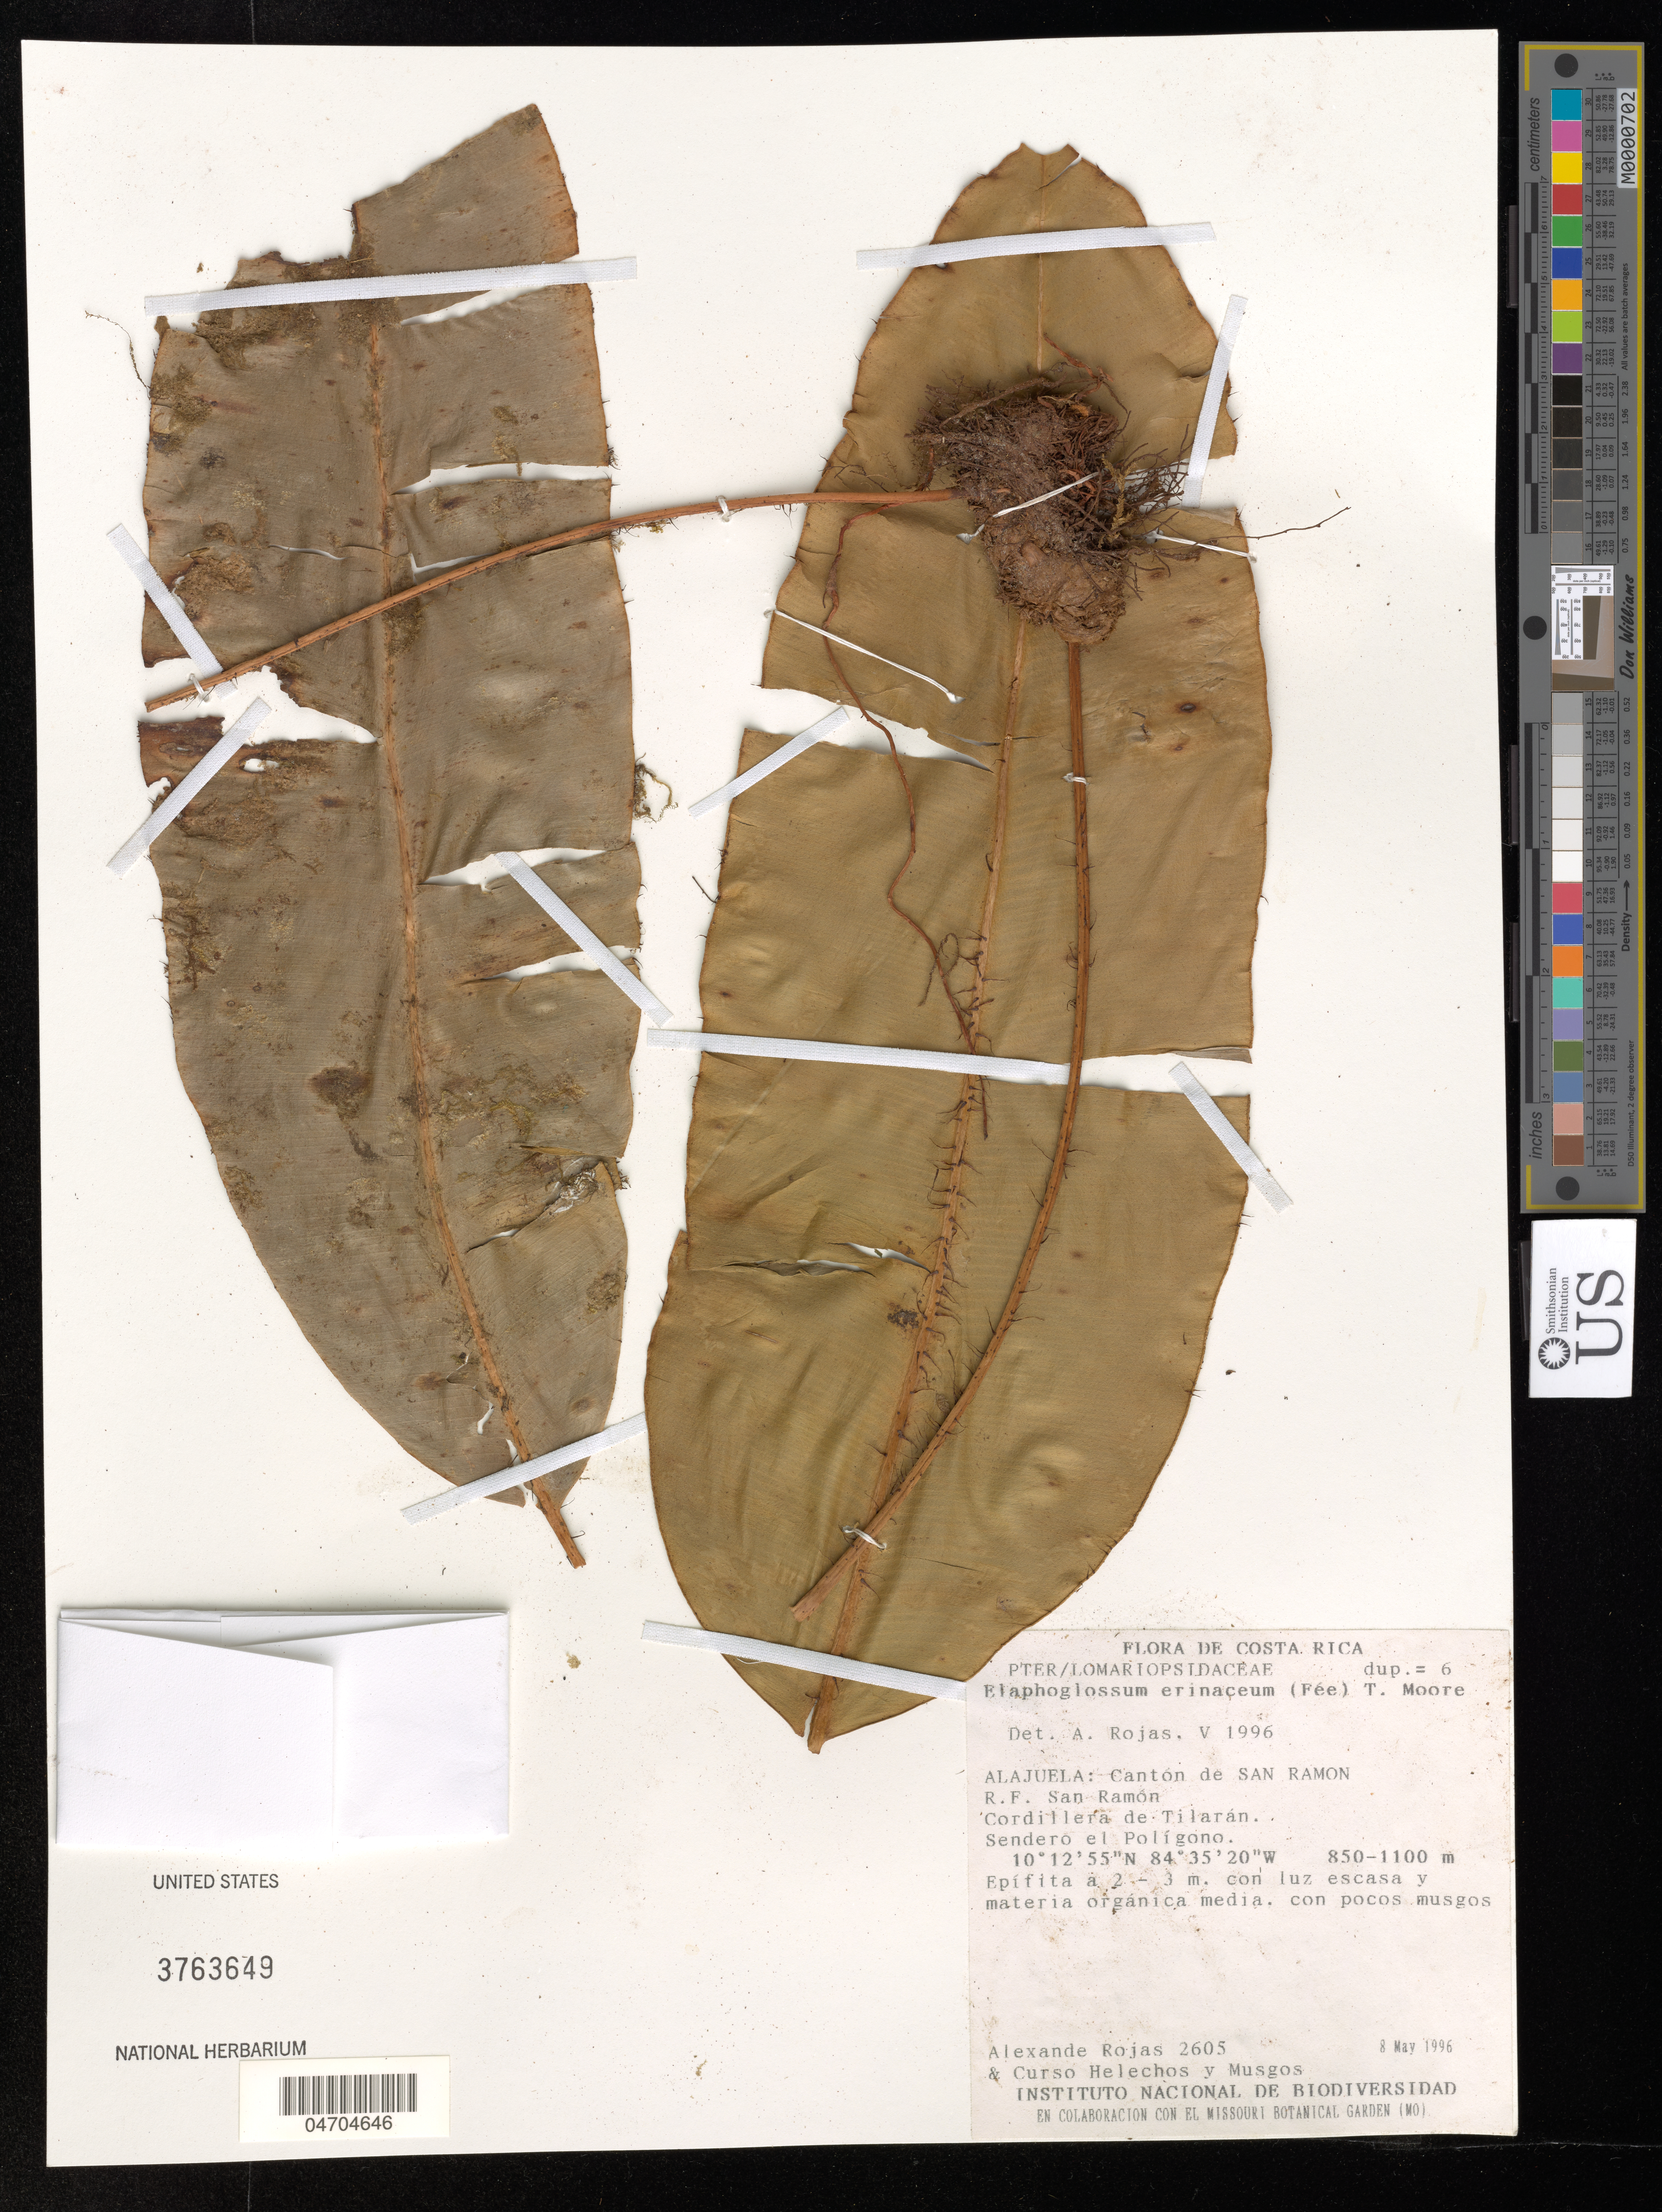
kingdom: Plantae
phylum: Tracheophyta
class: Polypodiopsida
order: Polypodiales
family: Dryopteridaceae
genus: Elaphoglossum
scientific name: Elaphoglossum erinaceum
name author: (Fée) T. Moore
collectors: A. Rojas & C. Curso Helechos y Musgos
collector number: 2605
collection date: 1996-05-08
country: Costa Rica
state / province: Alajuela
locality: Cantón de San Ramon. R. F. San Ramón. Cordillera de Tilarán. Sendero el Polígono.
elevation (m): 850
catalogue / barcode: US 3763649